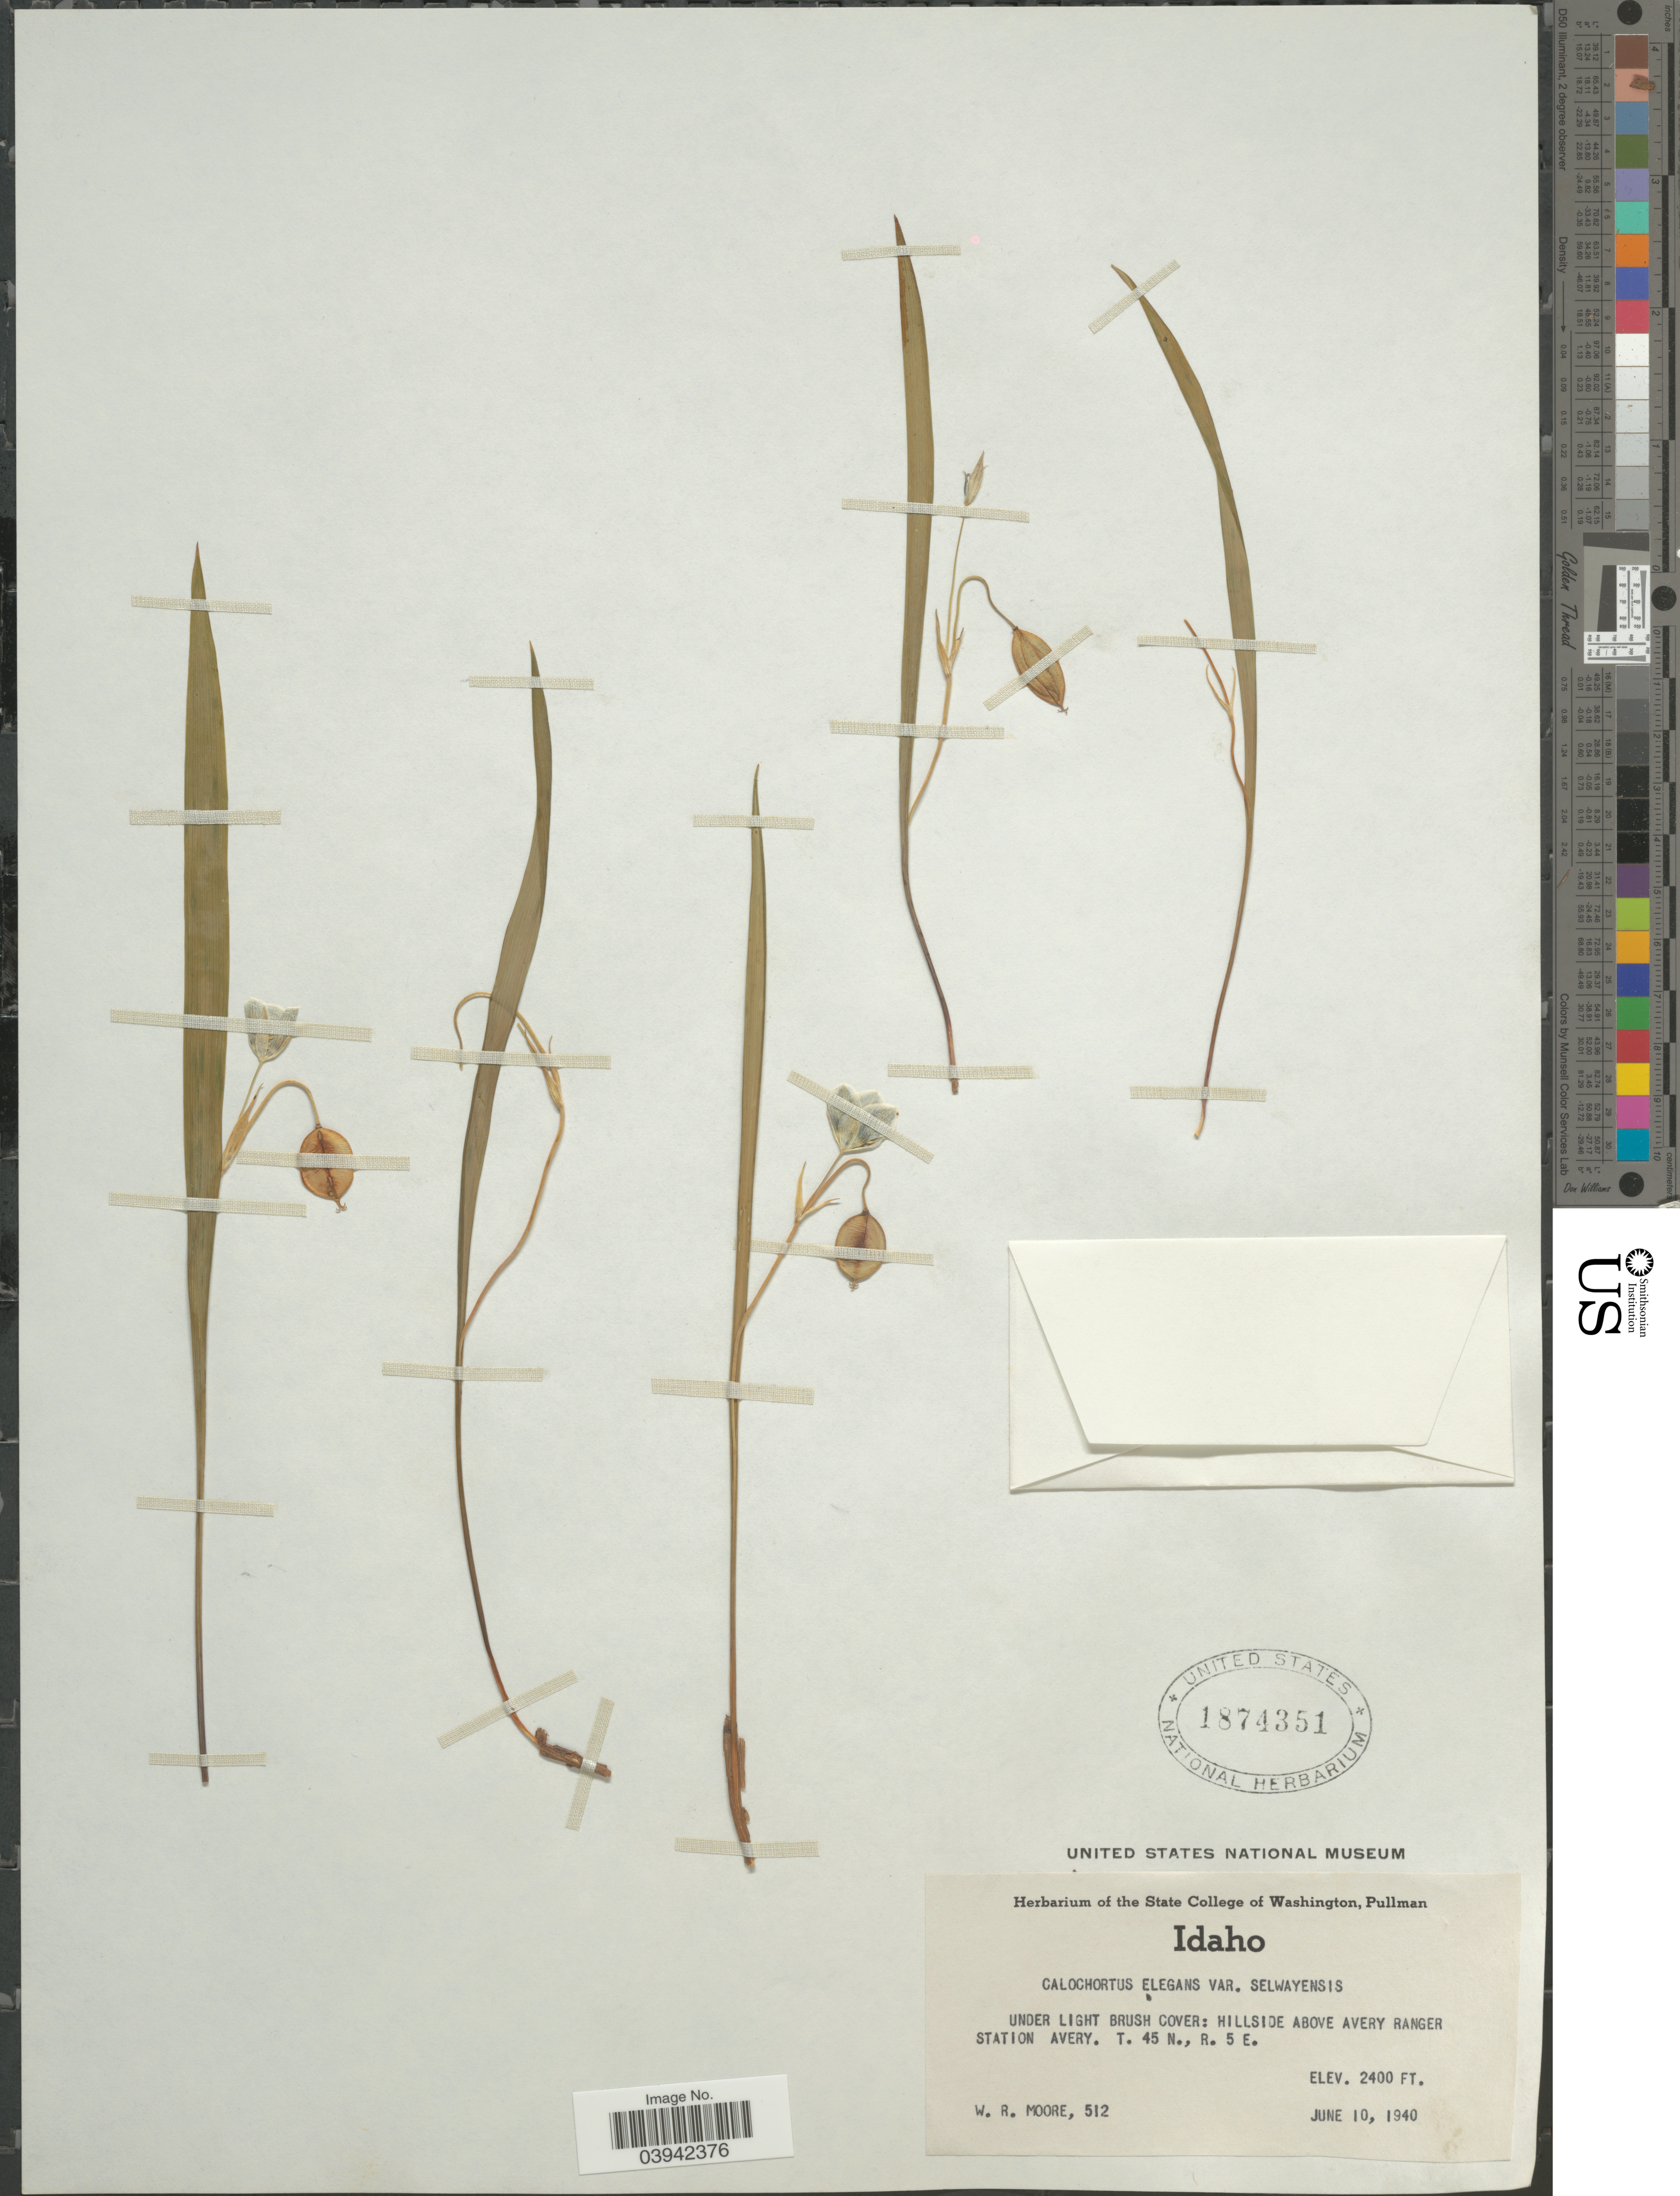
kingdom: Plantae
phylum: Tracheophyta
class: Liliopsida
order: Liliales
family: Liliaceae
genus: Calochortus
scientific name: Calochortus elegans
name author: Pursh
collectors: W. Moore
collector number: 512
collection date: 1940-06-10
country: United States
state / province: Idaho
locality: Under light brush cover: Hillside above Avery Ranger Station Avery. T. 45 N., R. 5 E.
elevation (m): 732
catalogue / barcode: US 1874351